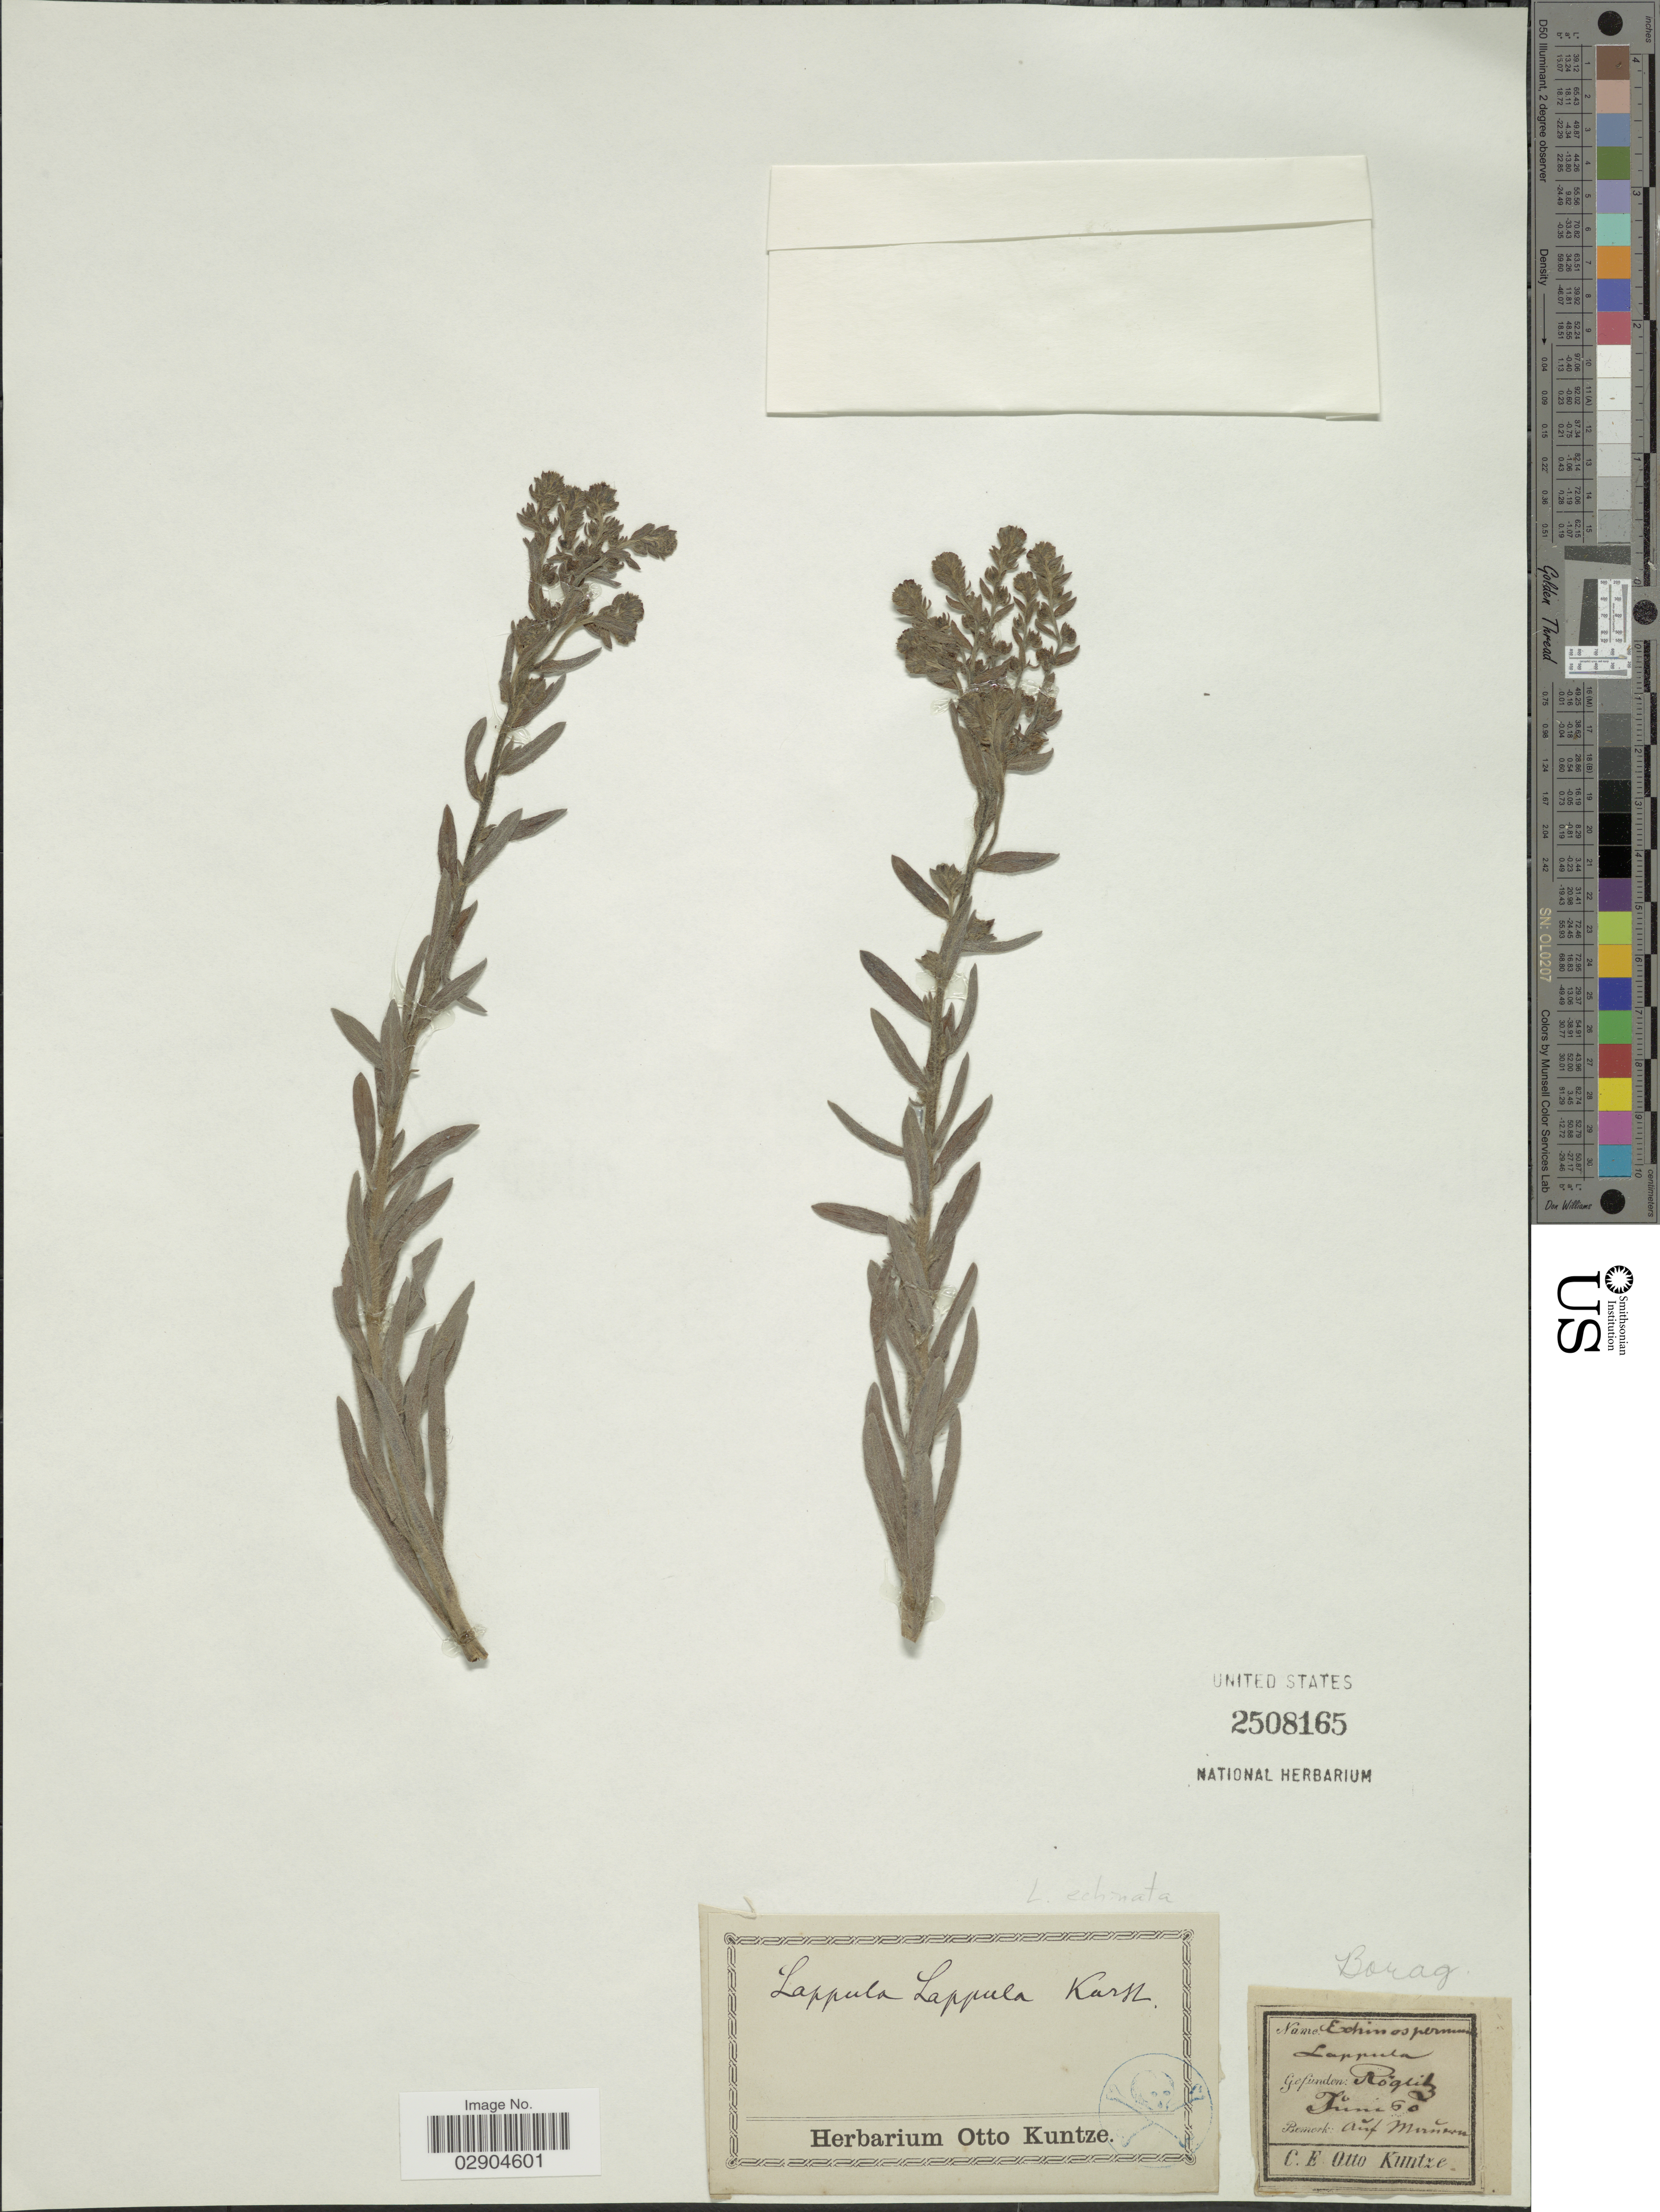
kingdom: Plantae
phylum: Tracheophyta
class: Magnoliopsida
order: Boraginales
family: Boraginaceae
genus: Lappula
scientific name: Lappula squarrosa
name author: (Retz.) Dumort.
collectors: C.E.O. Kuntze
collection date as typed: Transcribed d/m/y: /6/60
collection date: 1860-06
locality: Auf Mirnarwa. [interpreted]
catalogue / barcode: US 2508165